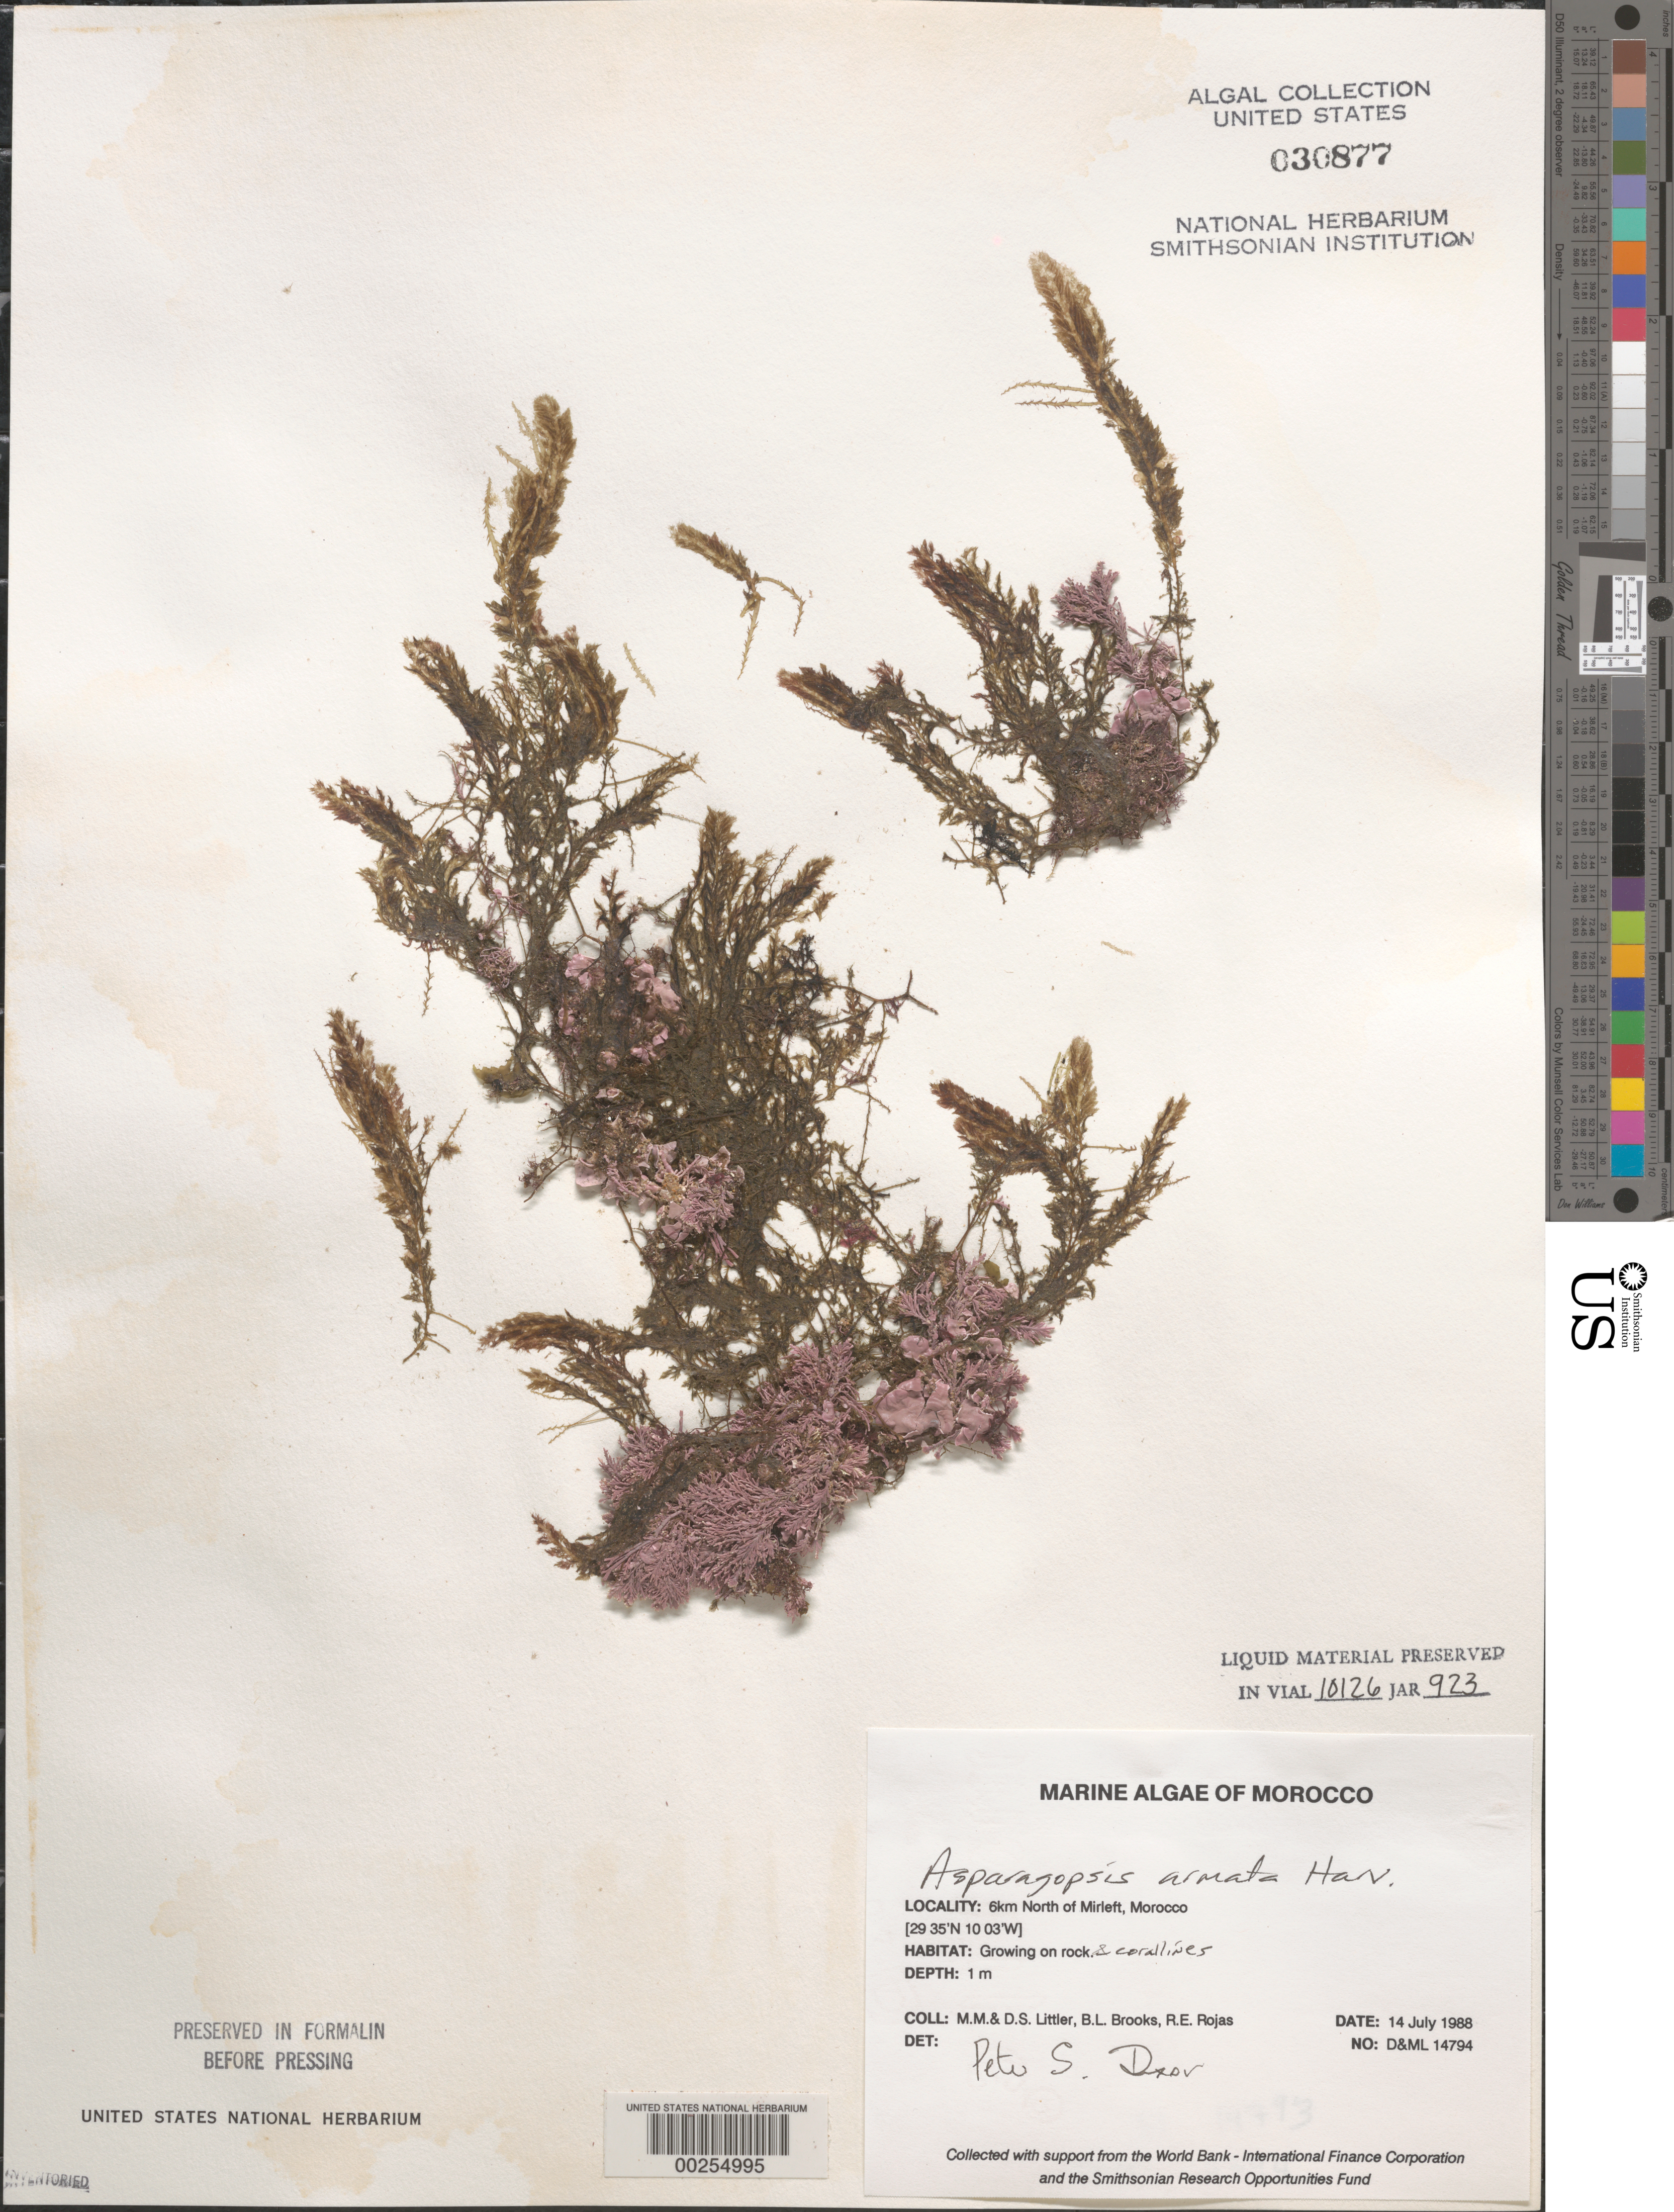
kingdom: Plantae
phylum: Rhodophyta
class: Florideophyceae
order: Bonnemaisoniales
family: Bonnemaisoniaceae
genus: Asparagopsis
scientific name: Asparagopsis armata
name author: Harv.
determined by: Dixon, P. S.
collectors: M. M. Littler, D. S. Littler, B. Brooks & R. Rojas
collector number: D&ML 14794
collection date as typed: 14 Jul 1988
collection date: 1988-07-14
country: Morocco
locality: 6 km north of Mirleft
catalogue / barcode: US 30877